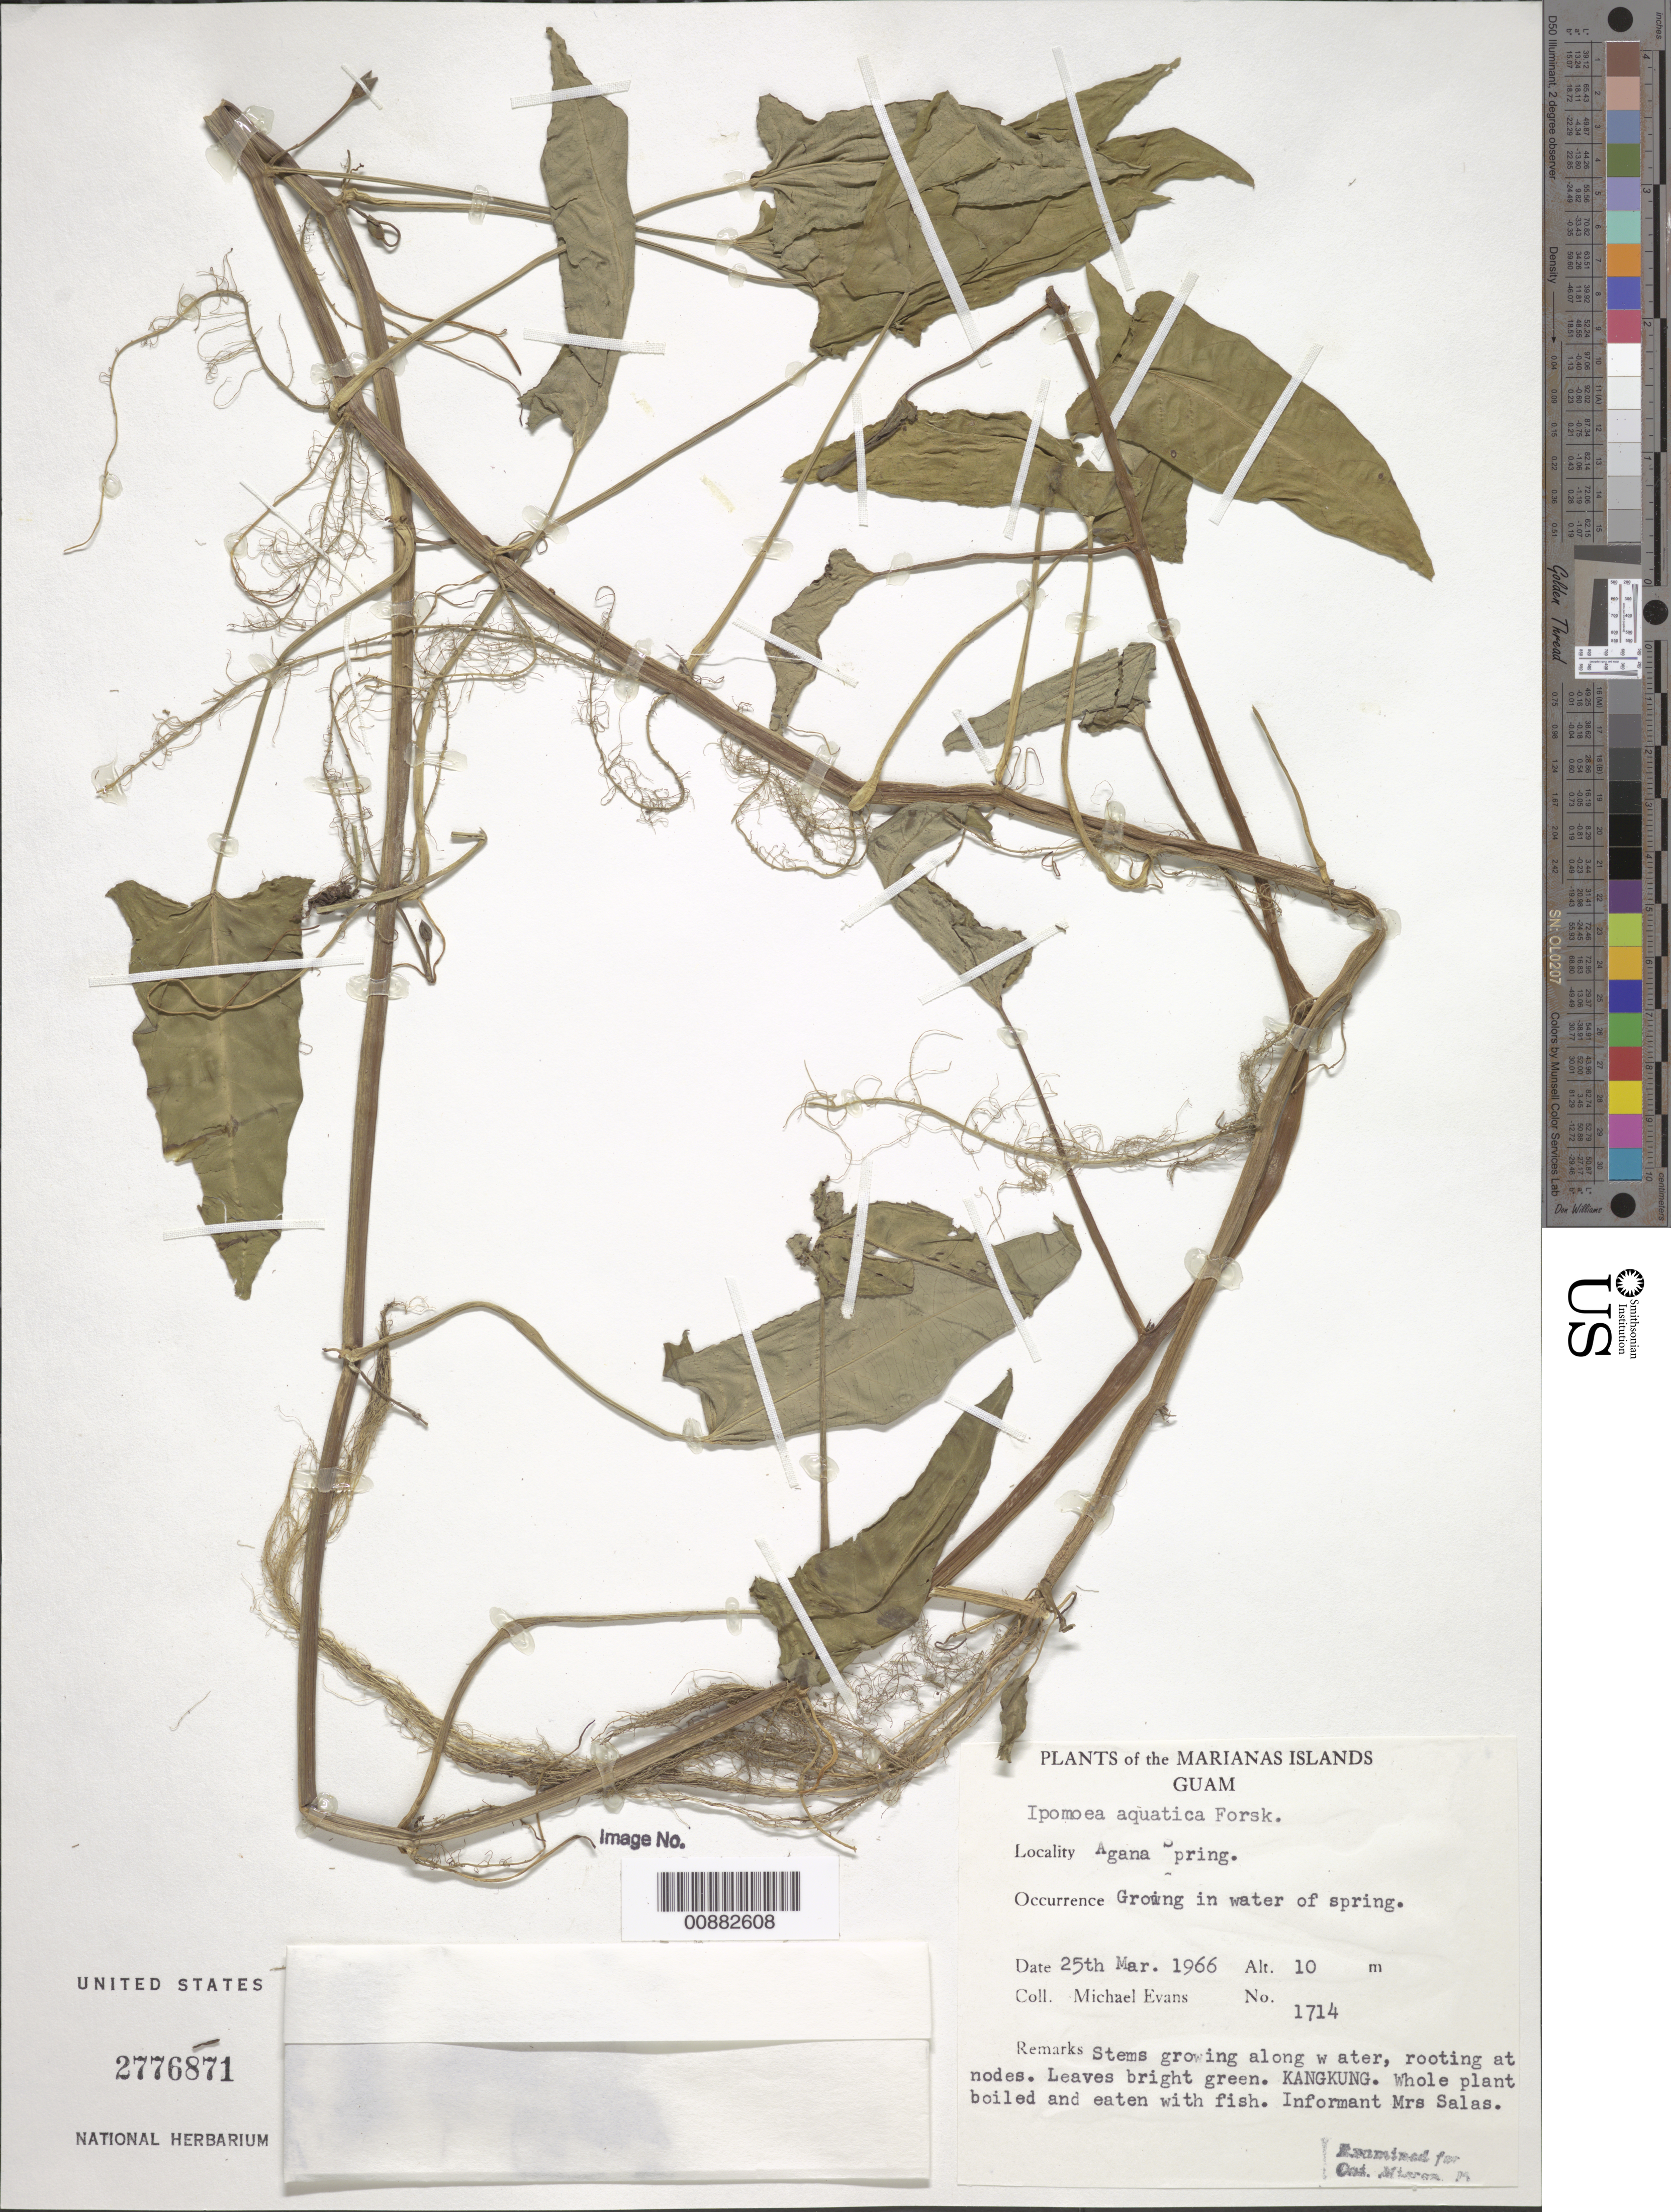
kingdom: Plantae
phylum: Tracheophyta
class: Magnoliopsida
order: Solanales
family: Convolvulaceae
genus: Ipomoea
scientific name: Ipomoea aquatica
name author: Forssk.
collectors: M. Evans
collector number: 1714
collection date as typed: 25 Mar 1966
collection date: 1966-03-25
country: Guam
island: Guam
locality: Agana Spring, growing in water of spring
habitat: Stems growing along water, rooting at nodes.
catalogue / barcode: US 2776871